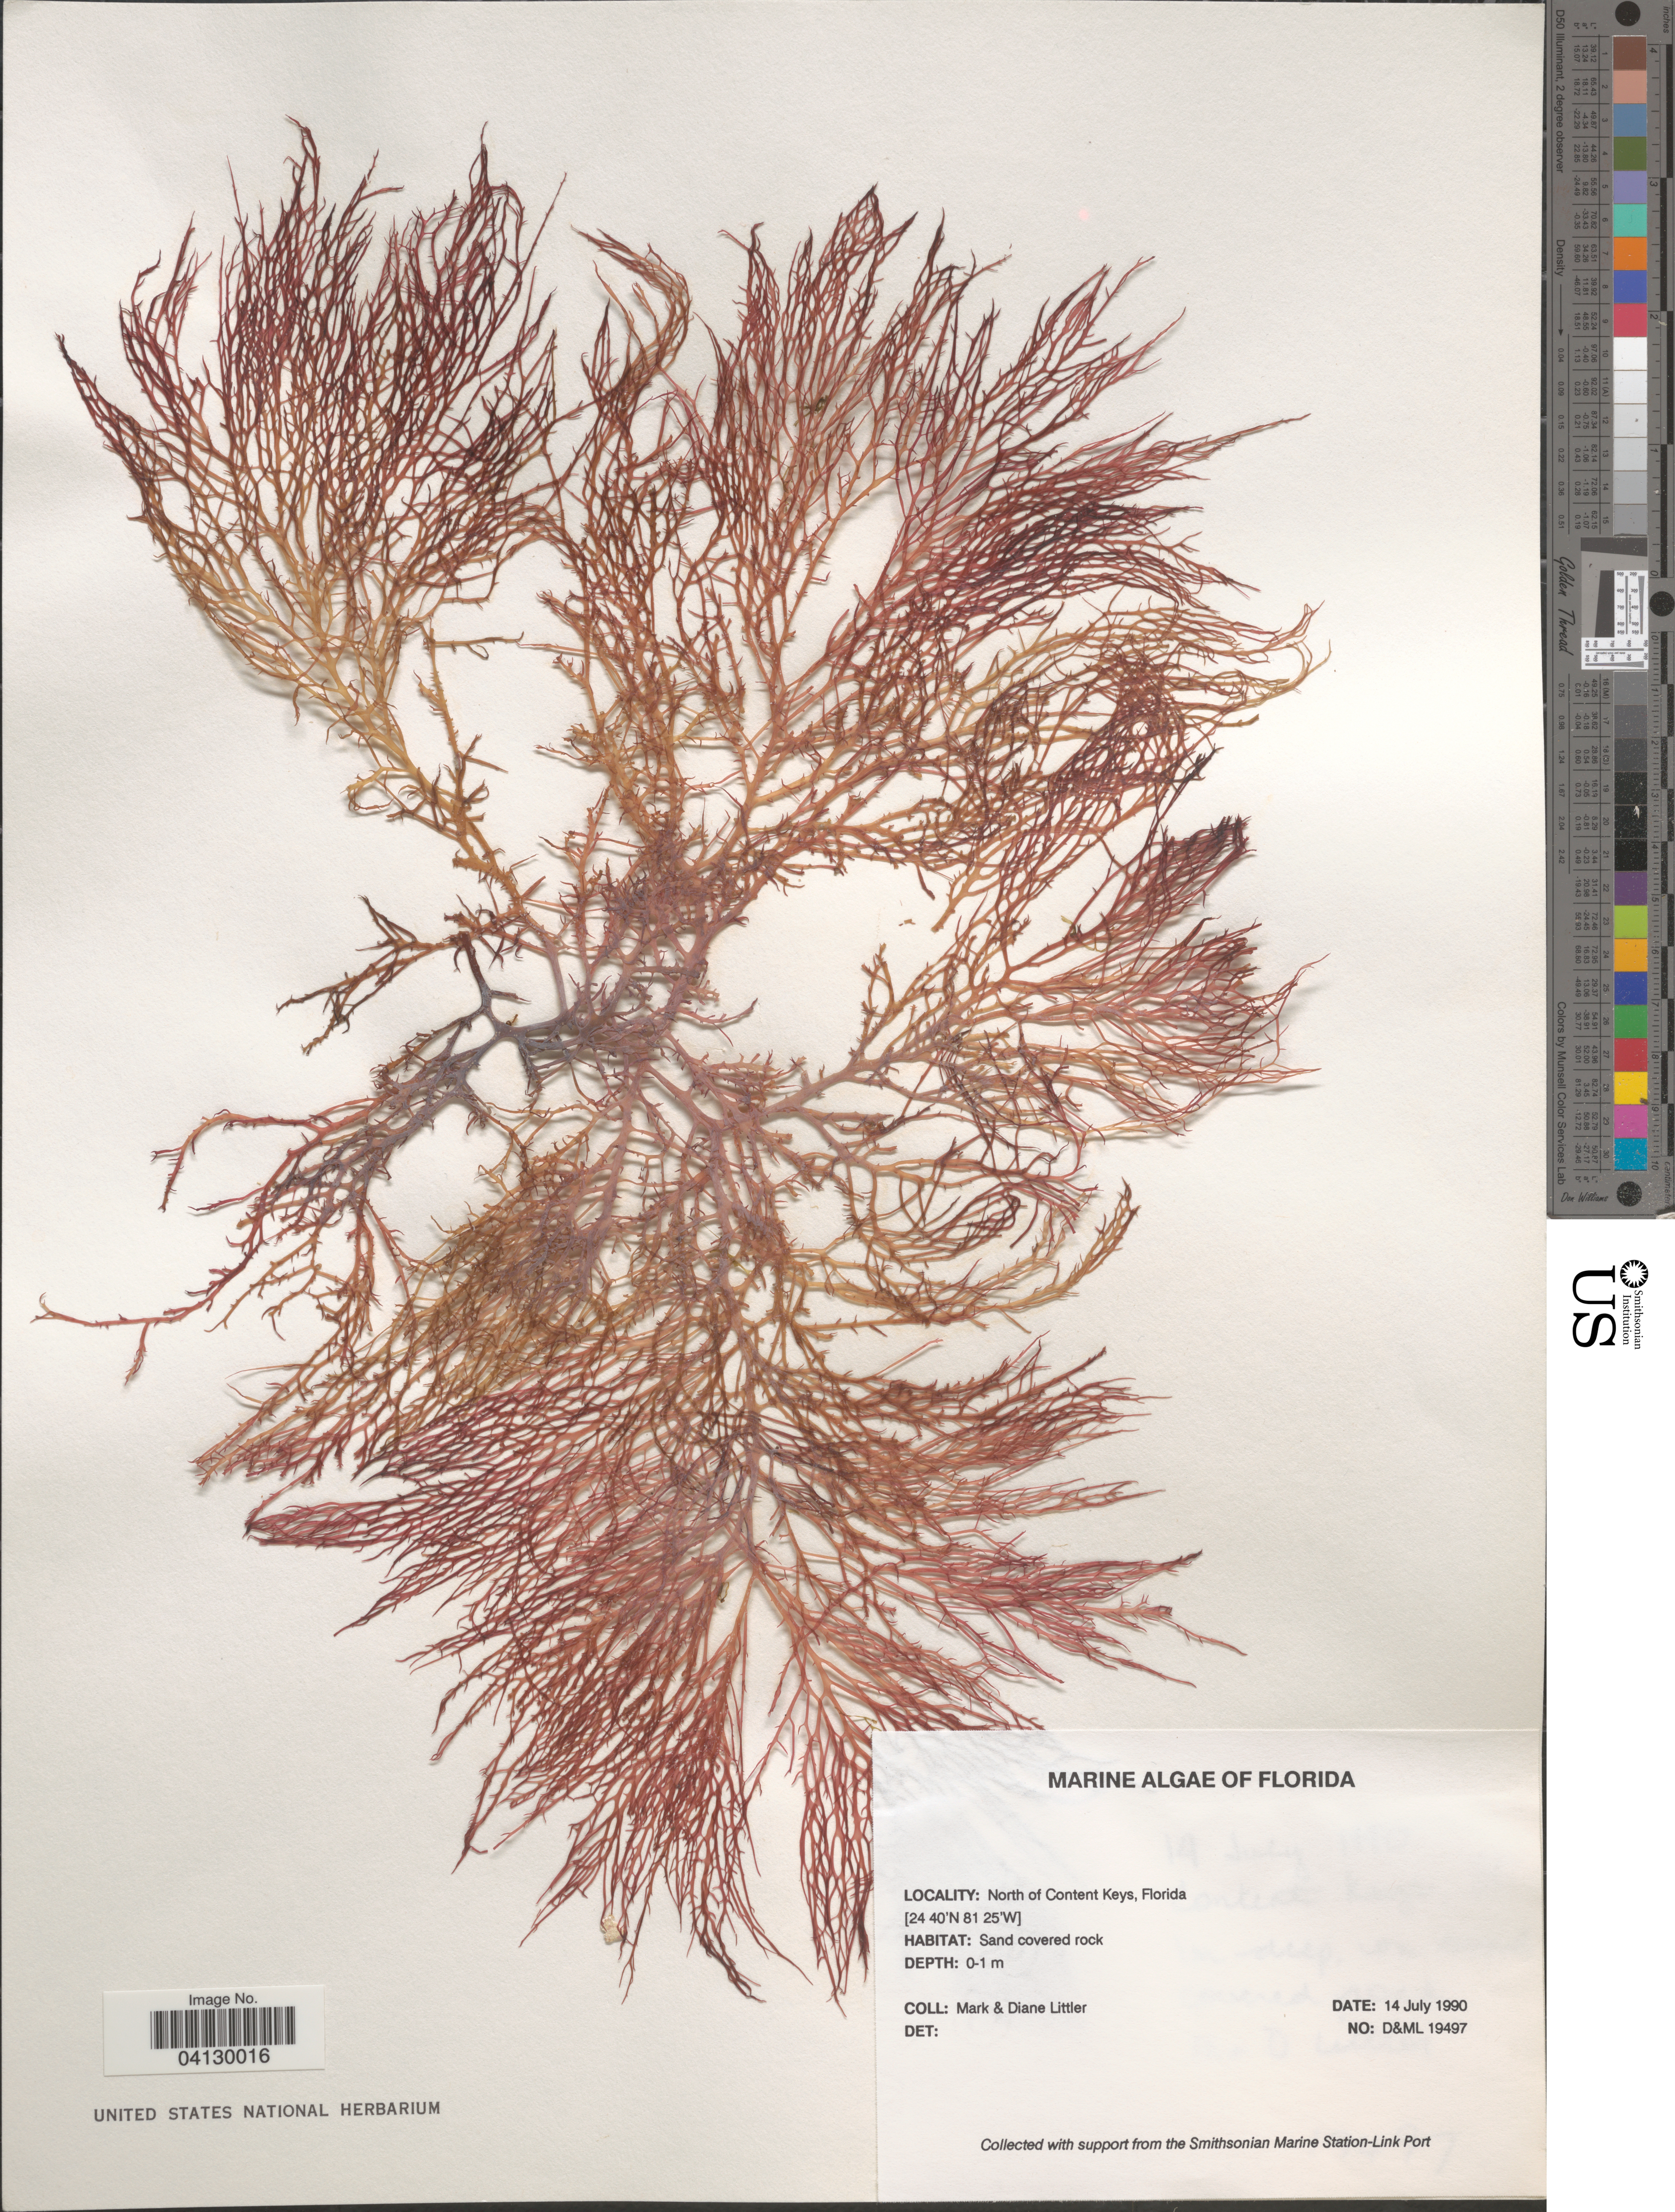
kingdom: Plantae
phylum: Rhodophyta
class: Florideophyceae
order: Gigartinales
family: Solieriaceae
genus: Agardhiella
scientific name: Agardhiella ramosissima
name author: (Harv.) Kylin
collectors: M. Littler & D. S. Littler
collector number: D&ML 19497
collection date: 1990-07-14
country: United States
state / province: Florida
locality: North of Content Keys.